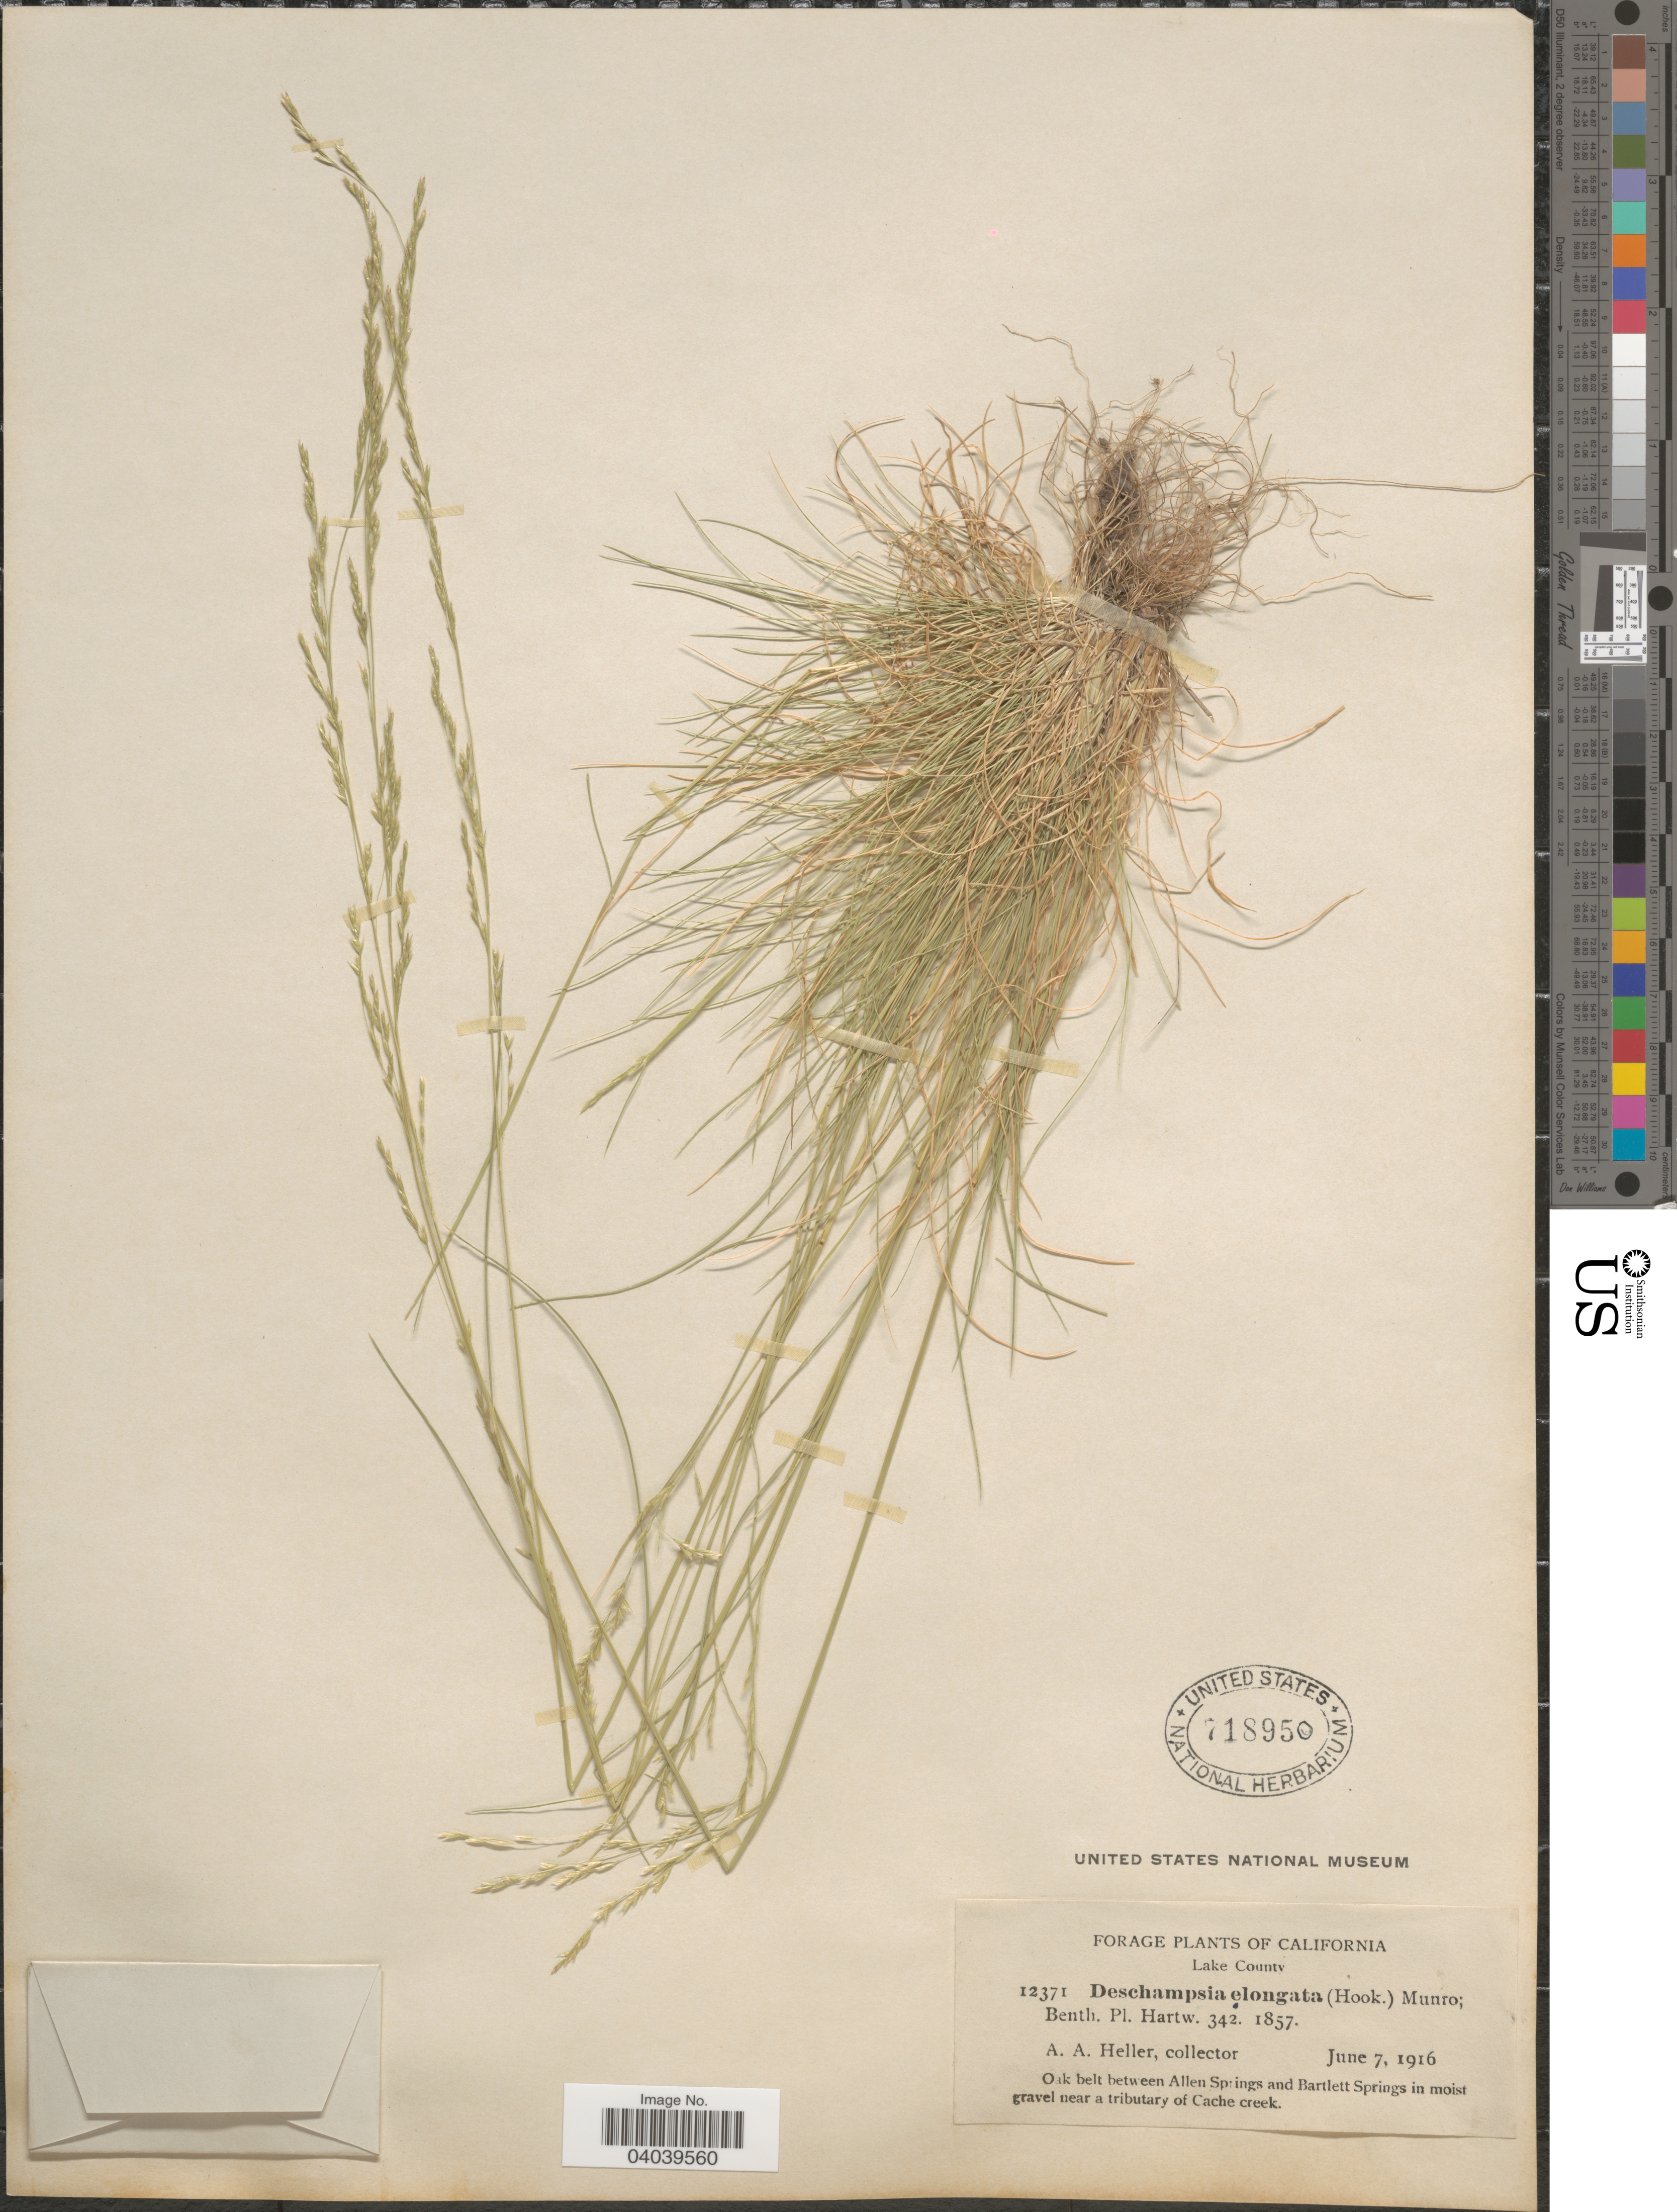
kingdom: Plantae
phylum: Tracheophyta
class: Liliopsida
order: Poales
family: Poaceae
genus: Deschampsia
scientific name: Deschampsia elongata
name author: (Hook.) Munro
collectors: A. A. Heller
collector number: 12371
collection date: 1916-06-07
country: United States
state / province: California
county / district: Lake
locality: Lake County. Oak belt between Allen Springs and Bartlett Springs in moist gravel near a tributary of Cache Creek.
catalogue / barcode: US 718950